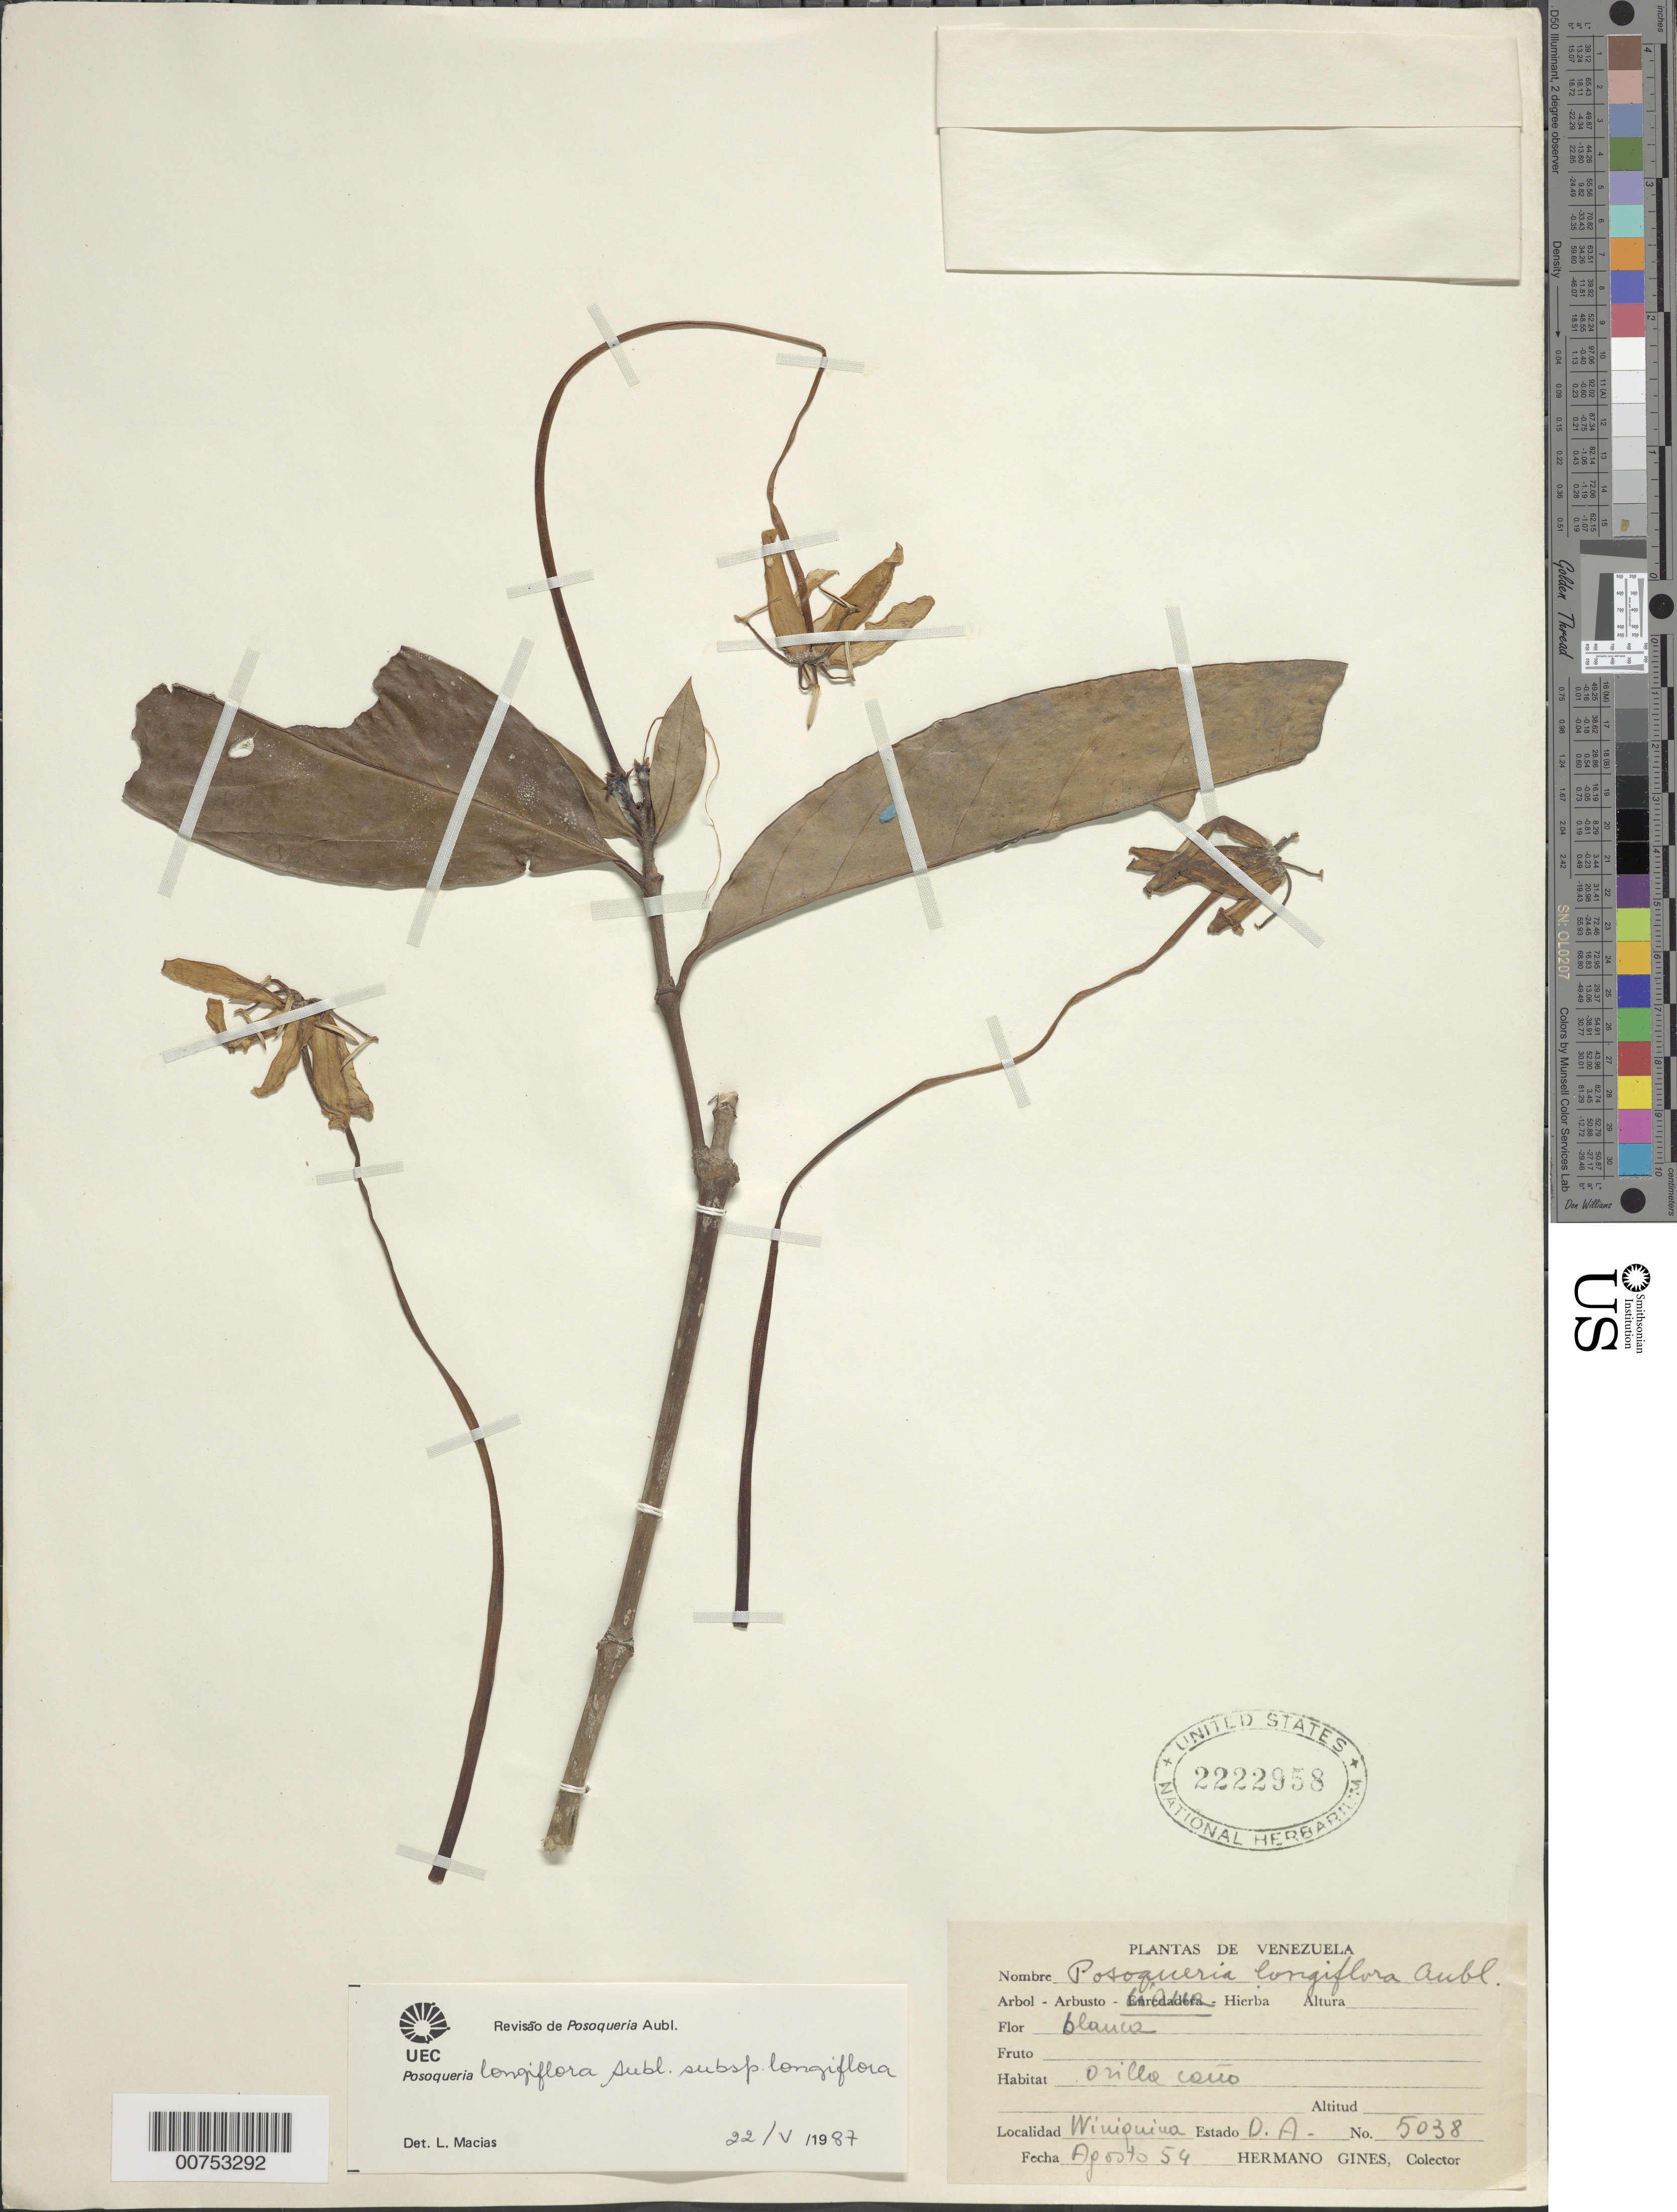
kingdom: Plantae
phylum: Tracheophyta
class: Magnoliopsida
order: Gentianales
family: Rubiaceae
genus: Posoqueria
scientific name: Posoqueria longiflora subsp. longiflora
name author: Aubl.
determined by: Macias, L.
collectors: H. Gines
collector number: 5038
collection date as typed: Aug-54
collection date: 1954-08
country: Venezuela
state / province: Delta Amacuro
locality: C. Wiuiquina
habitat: Orilla cano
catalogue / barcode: US 2222958